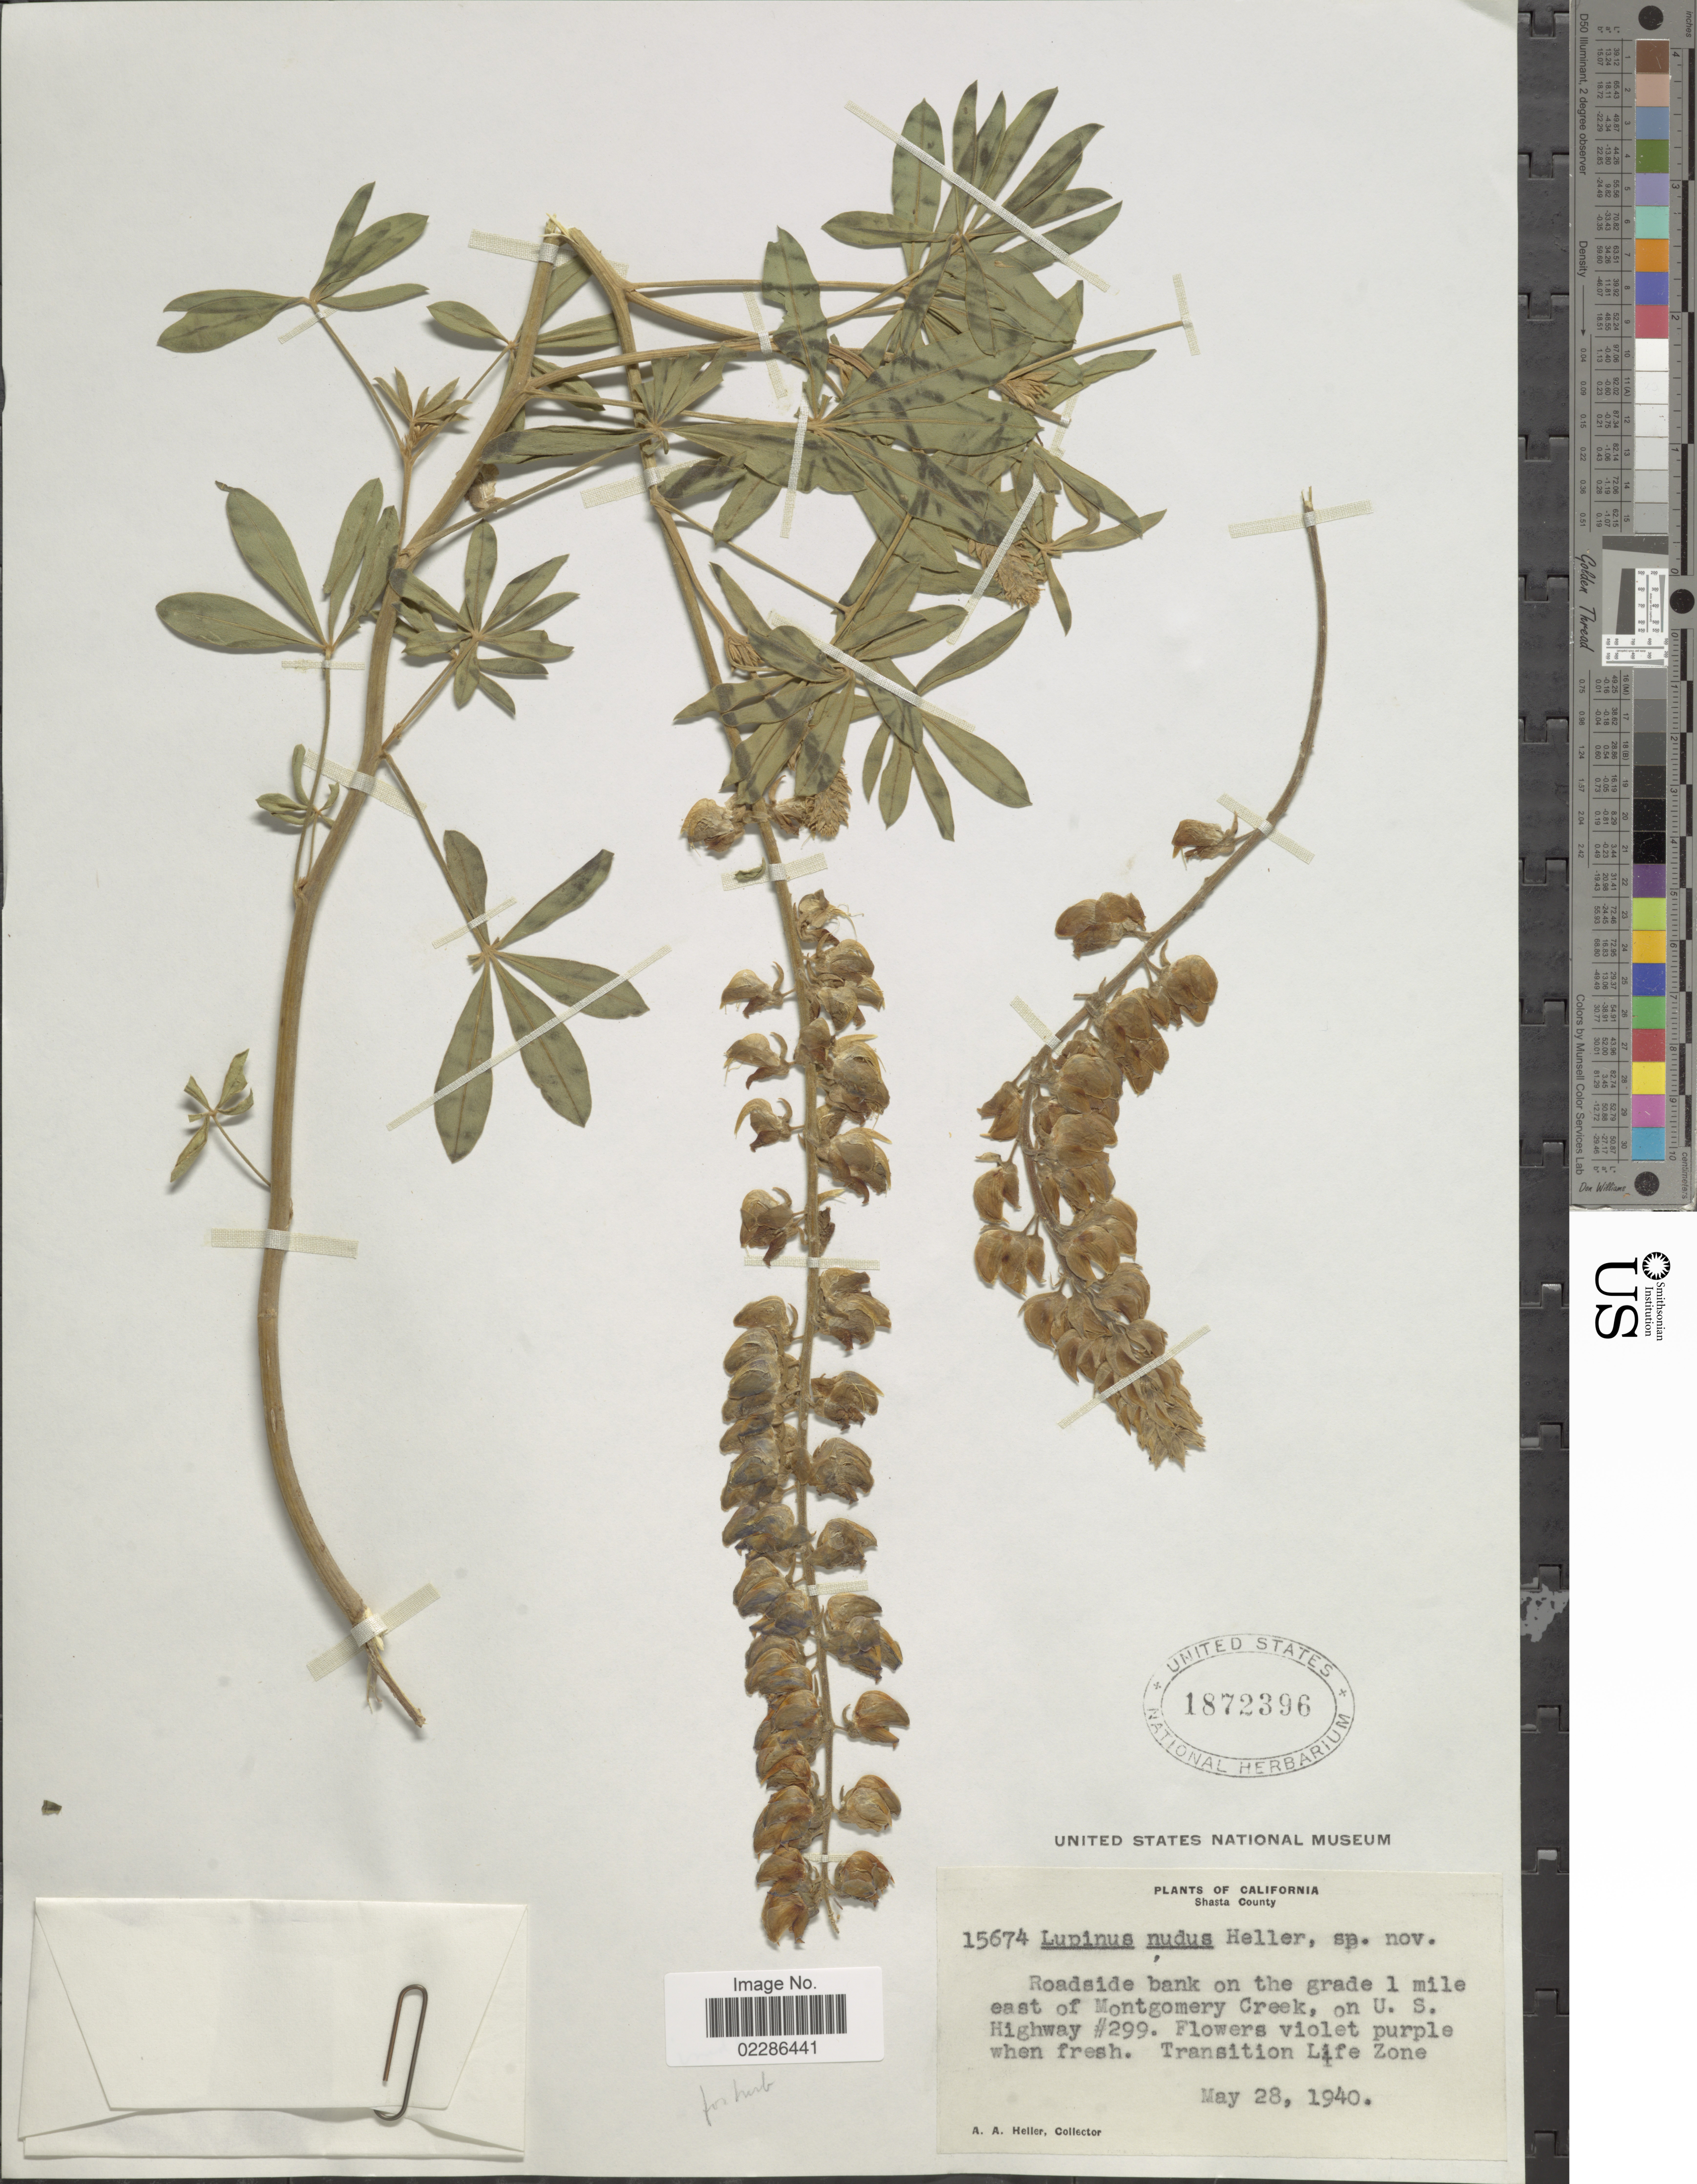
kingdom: Plantae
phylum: Tracheophyta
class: Magnoliopsida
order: Fabales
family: Fabaceae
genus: Lupinus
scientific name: Lupinus nudus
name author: A. Heller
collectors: A. A. Heller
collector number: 15674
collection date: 1940-05-28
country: United States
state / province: California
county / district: Shasta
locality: Shasta County, Roadside bank on the grade 1 mile east of Montgomery Creek, on U.S. Highway #299, Transition Life Zone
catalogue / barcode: US 1872396